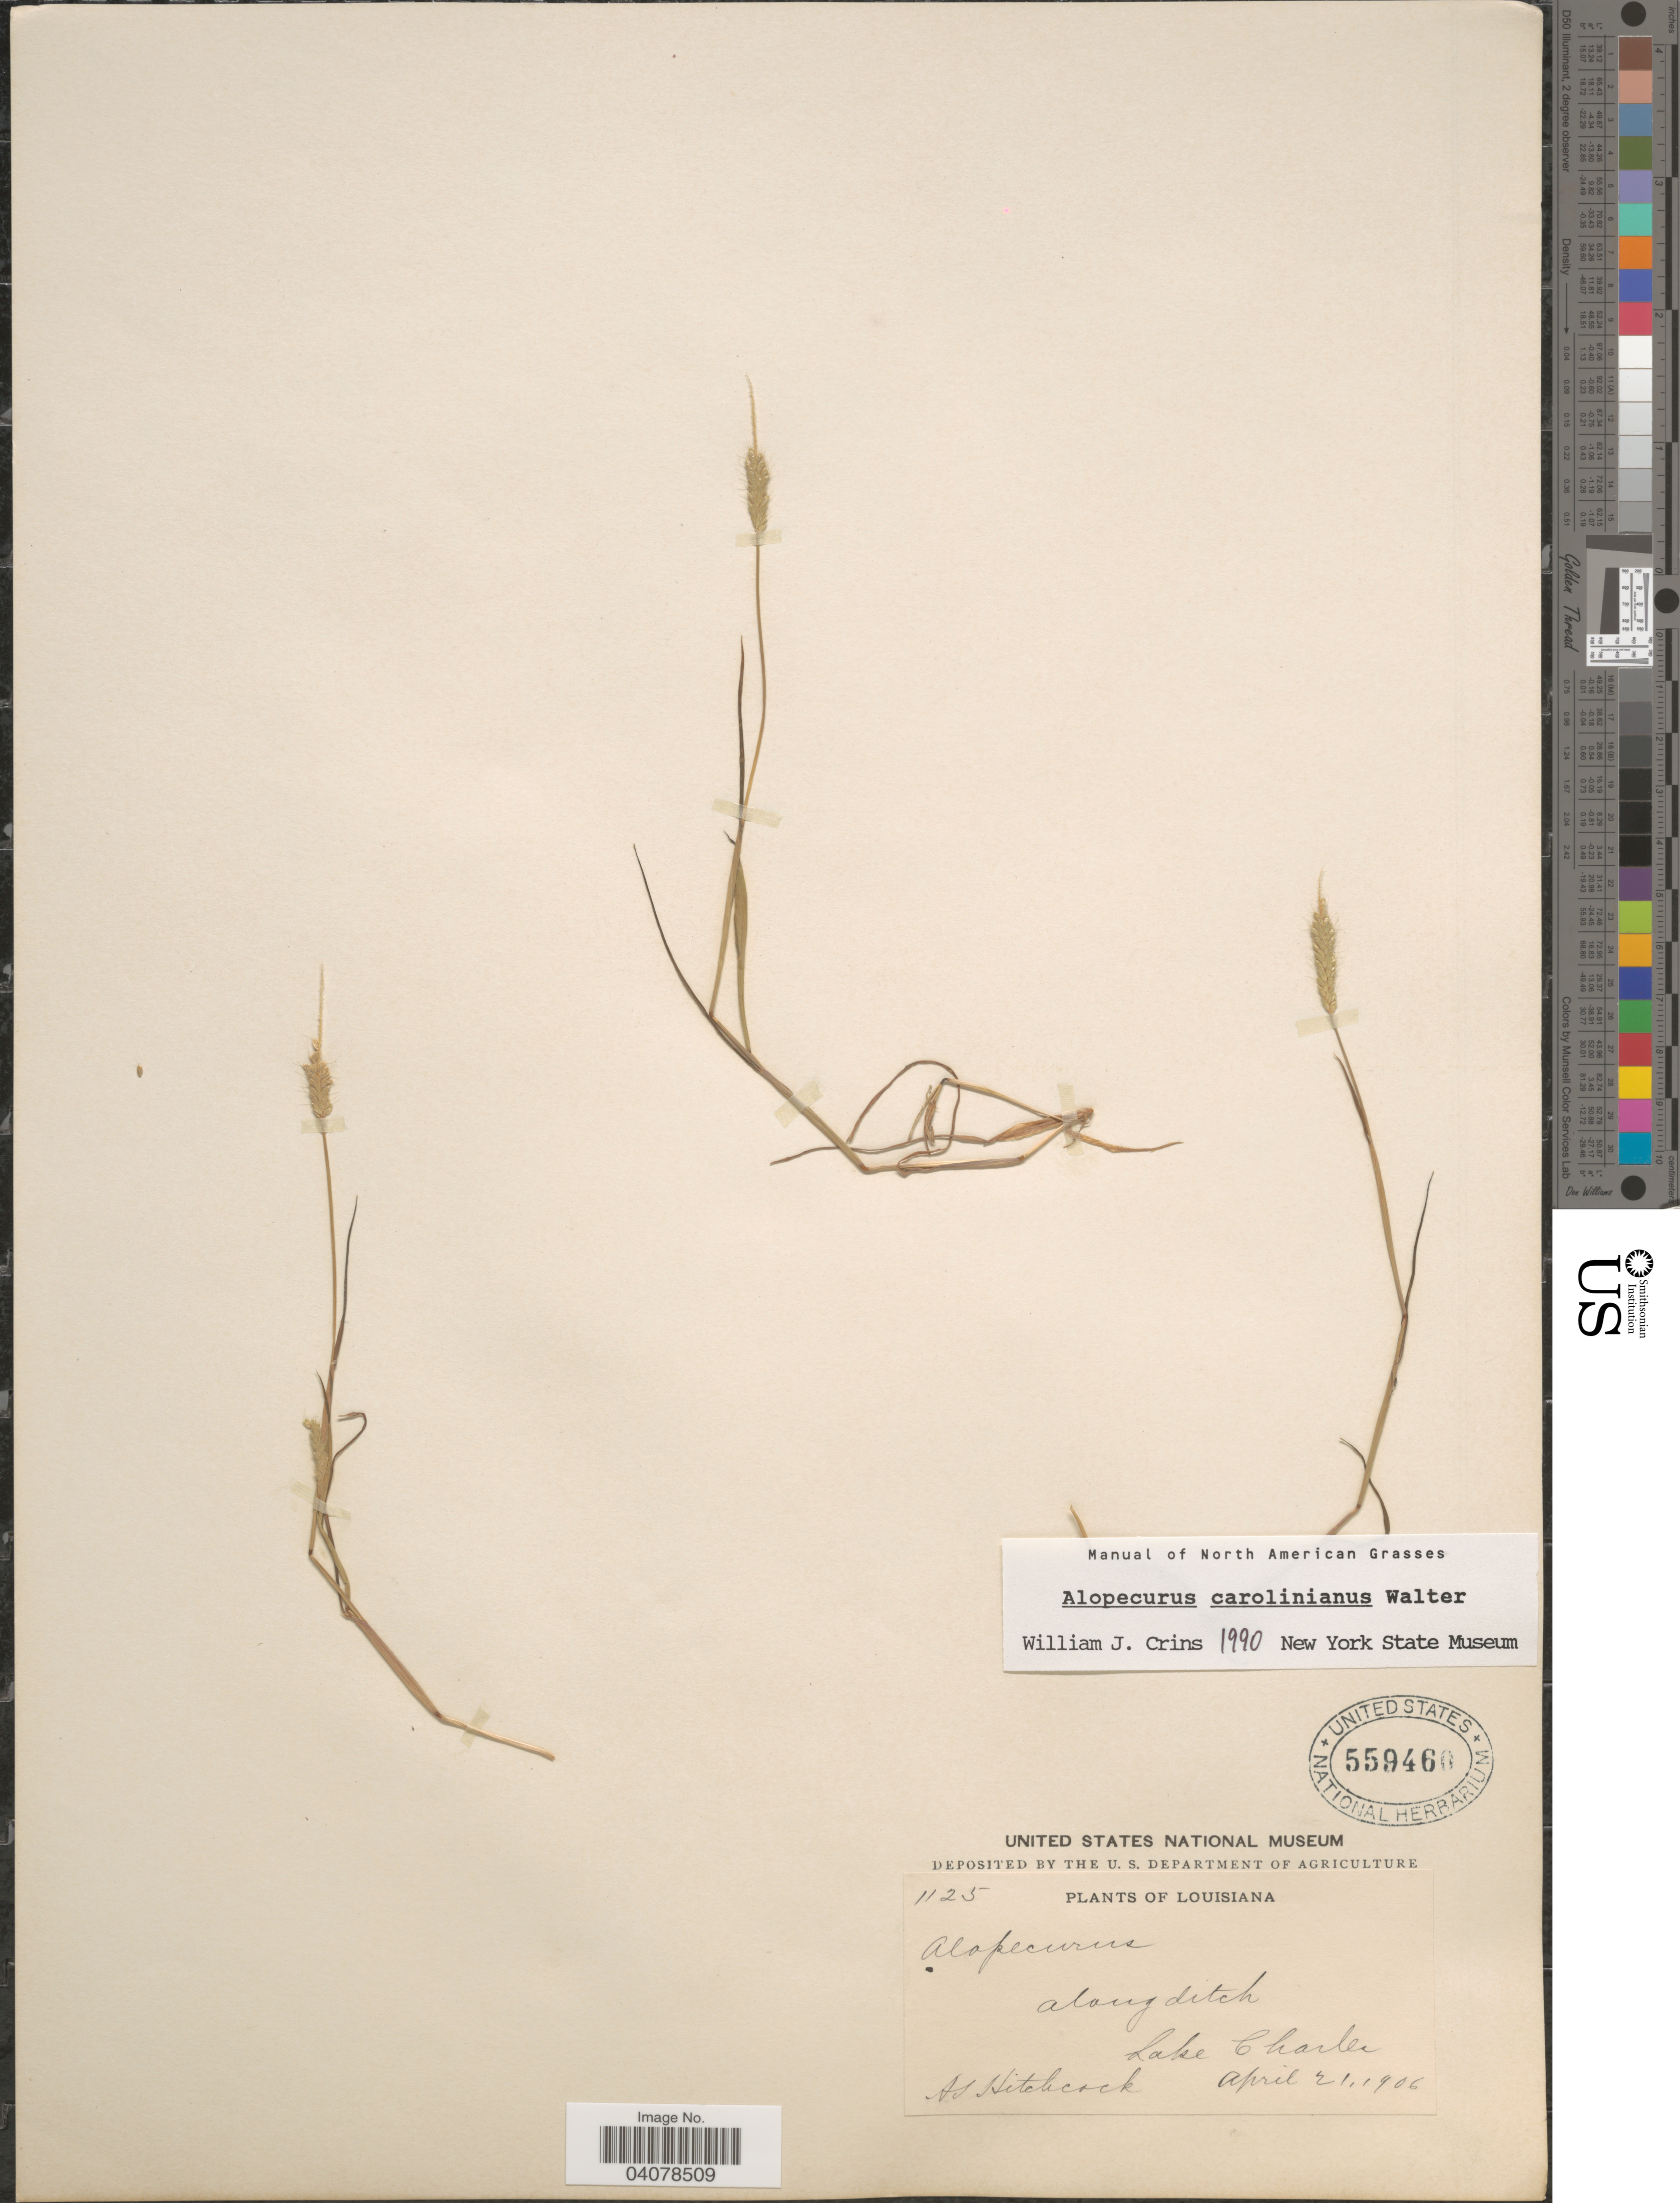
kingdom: Plantae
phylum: Tracheophyta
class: Liliopsida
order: Poales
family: Poaceae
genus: Alopecurus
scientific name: Alopecurus aequalis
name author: Sobol.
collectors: A. S. Hitchcock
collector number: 1125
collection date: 1906-04-21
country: United States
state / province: Louisiana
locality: Along ditch. Lake Charles.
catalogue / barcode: US 559460